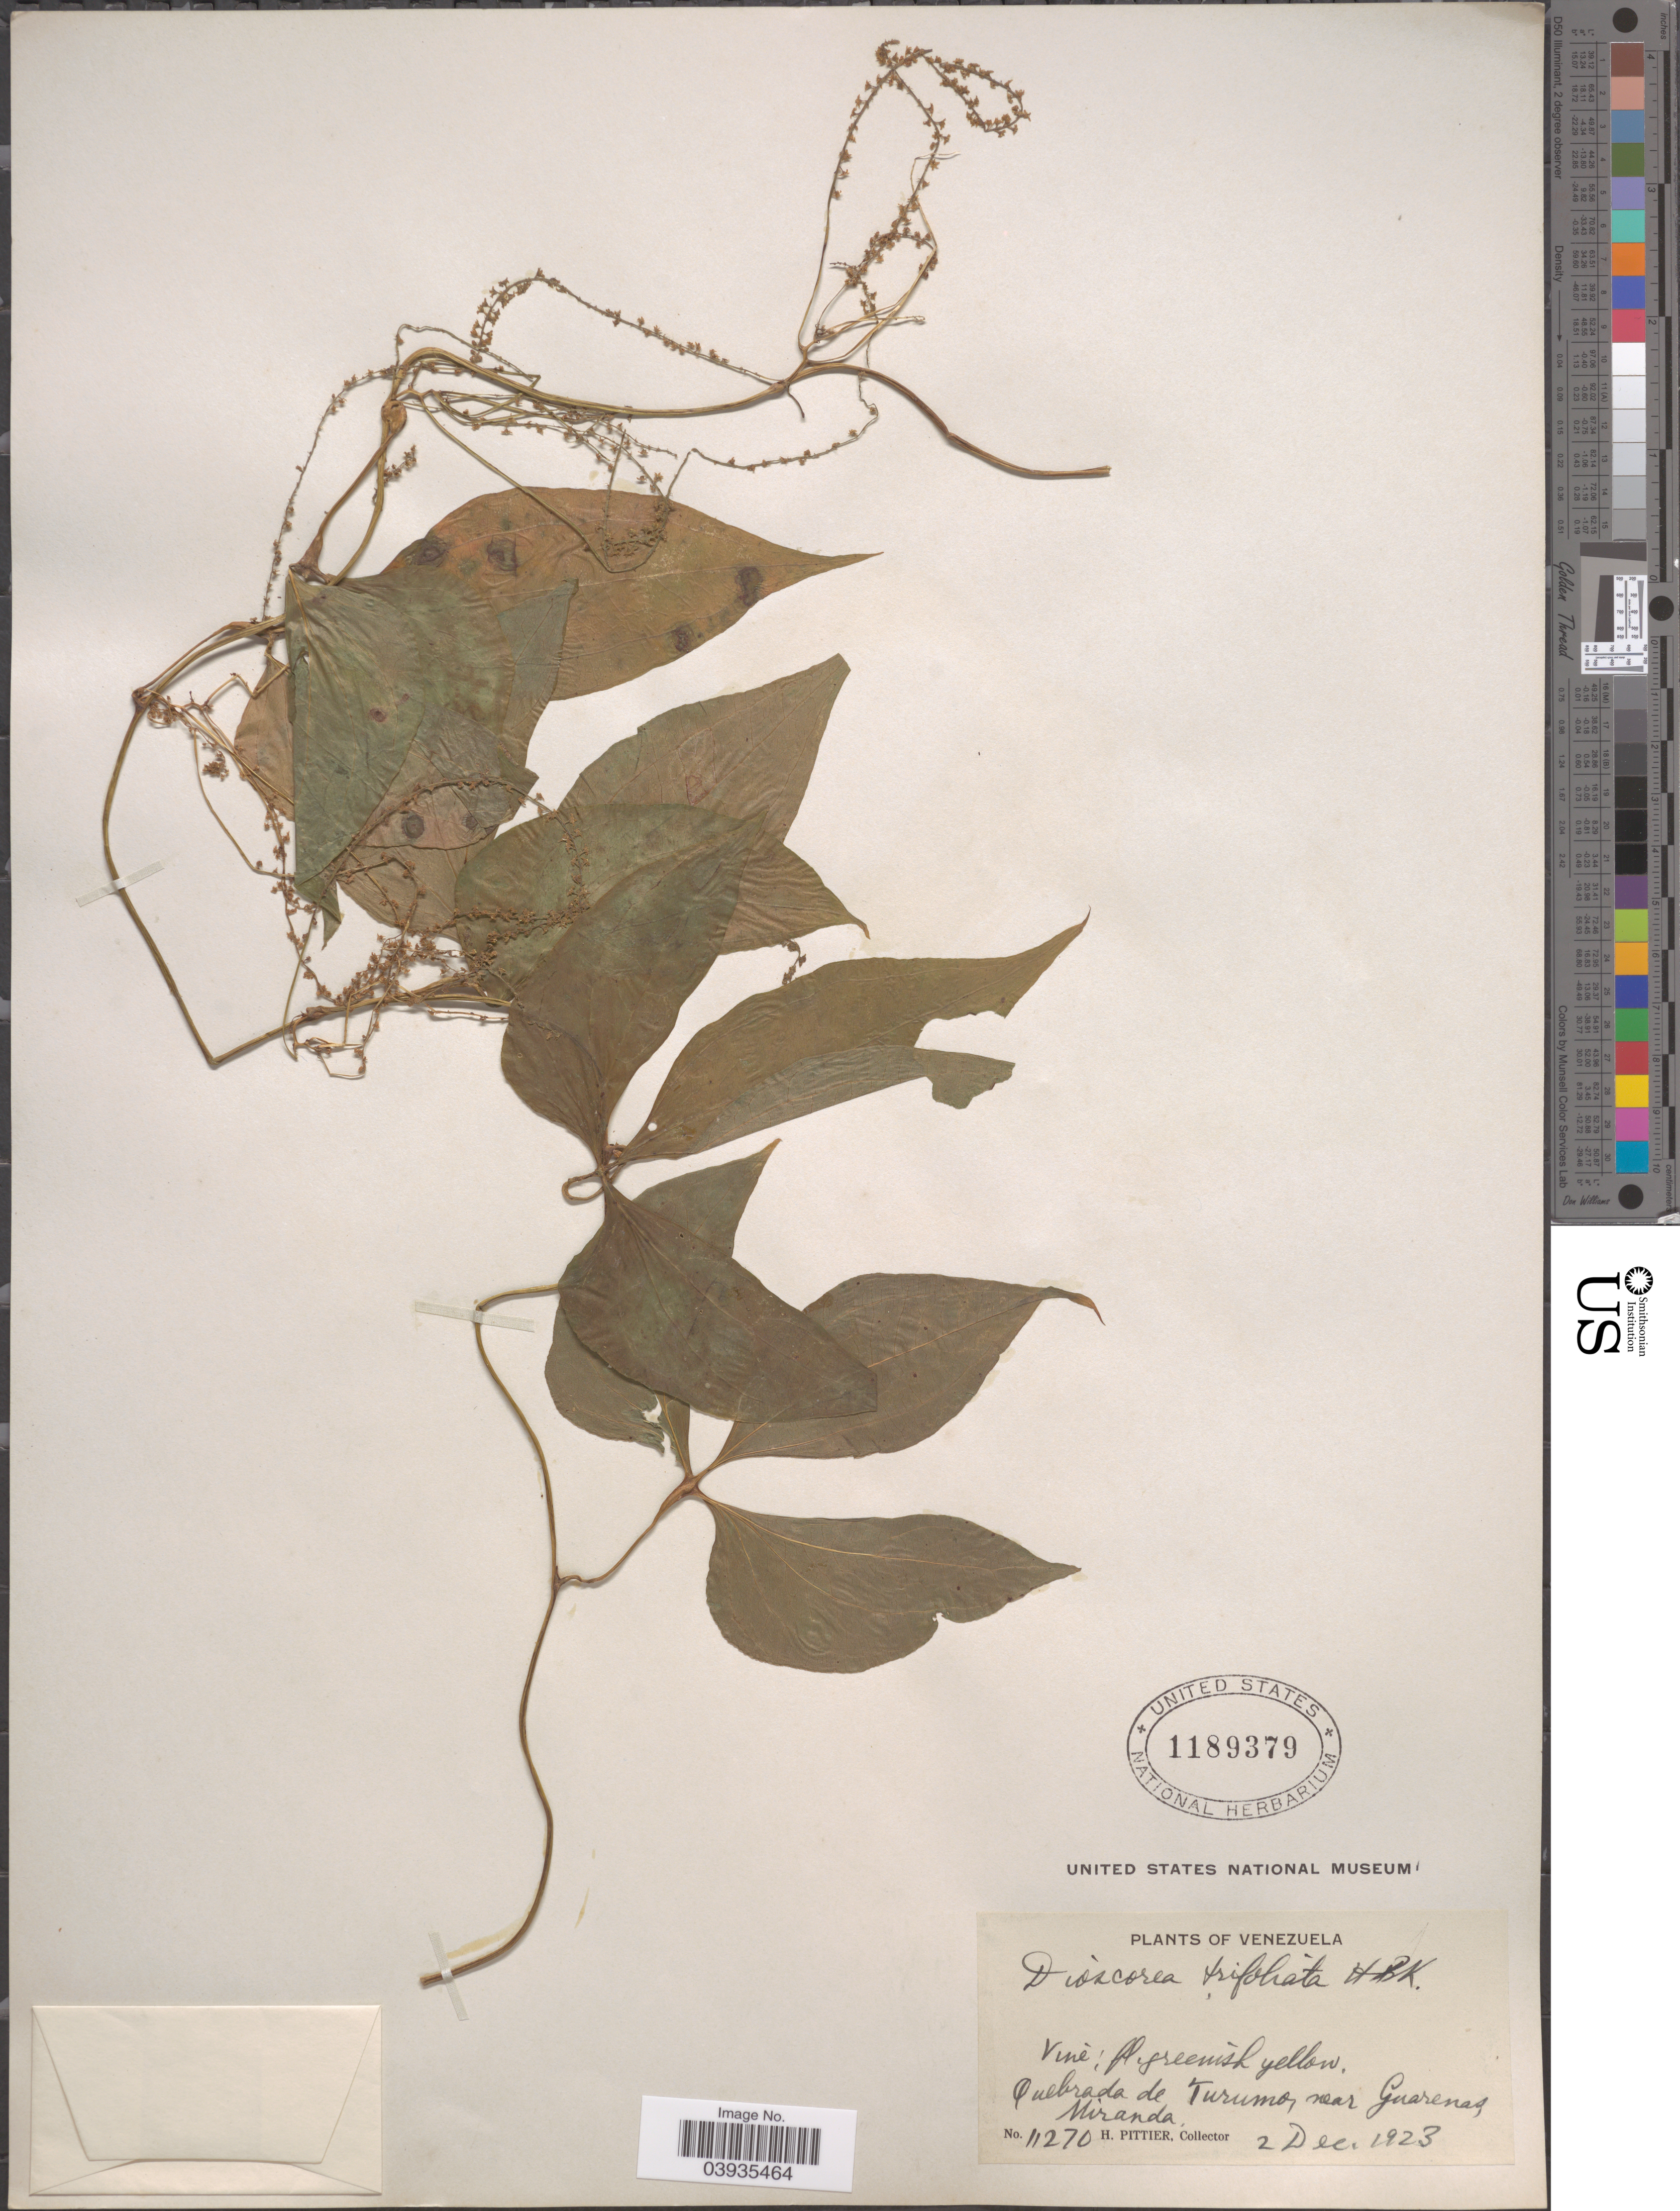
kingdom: Plantae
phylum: Tracheophyta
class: Liliopsida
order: Dioscoreales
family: Dioscoreaceae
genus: Dioscorea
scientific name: Dioscorea trifoliata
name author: Kunth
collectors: H. F. Pittier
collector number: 11270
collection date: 1923-12-02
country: Venezuela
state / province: Miranda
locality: Quebrada de Turumo, near Guarenas.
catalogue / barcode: US 1189379